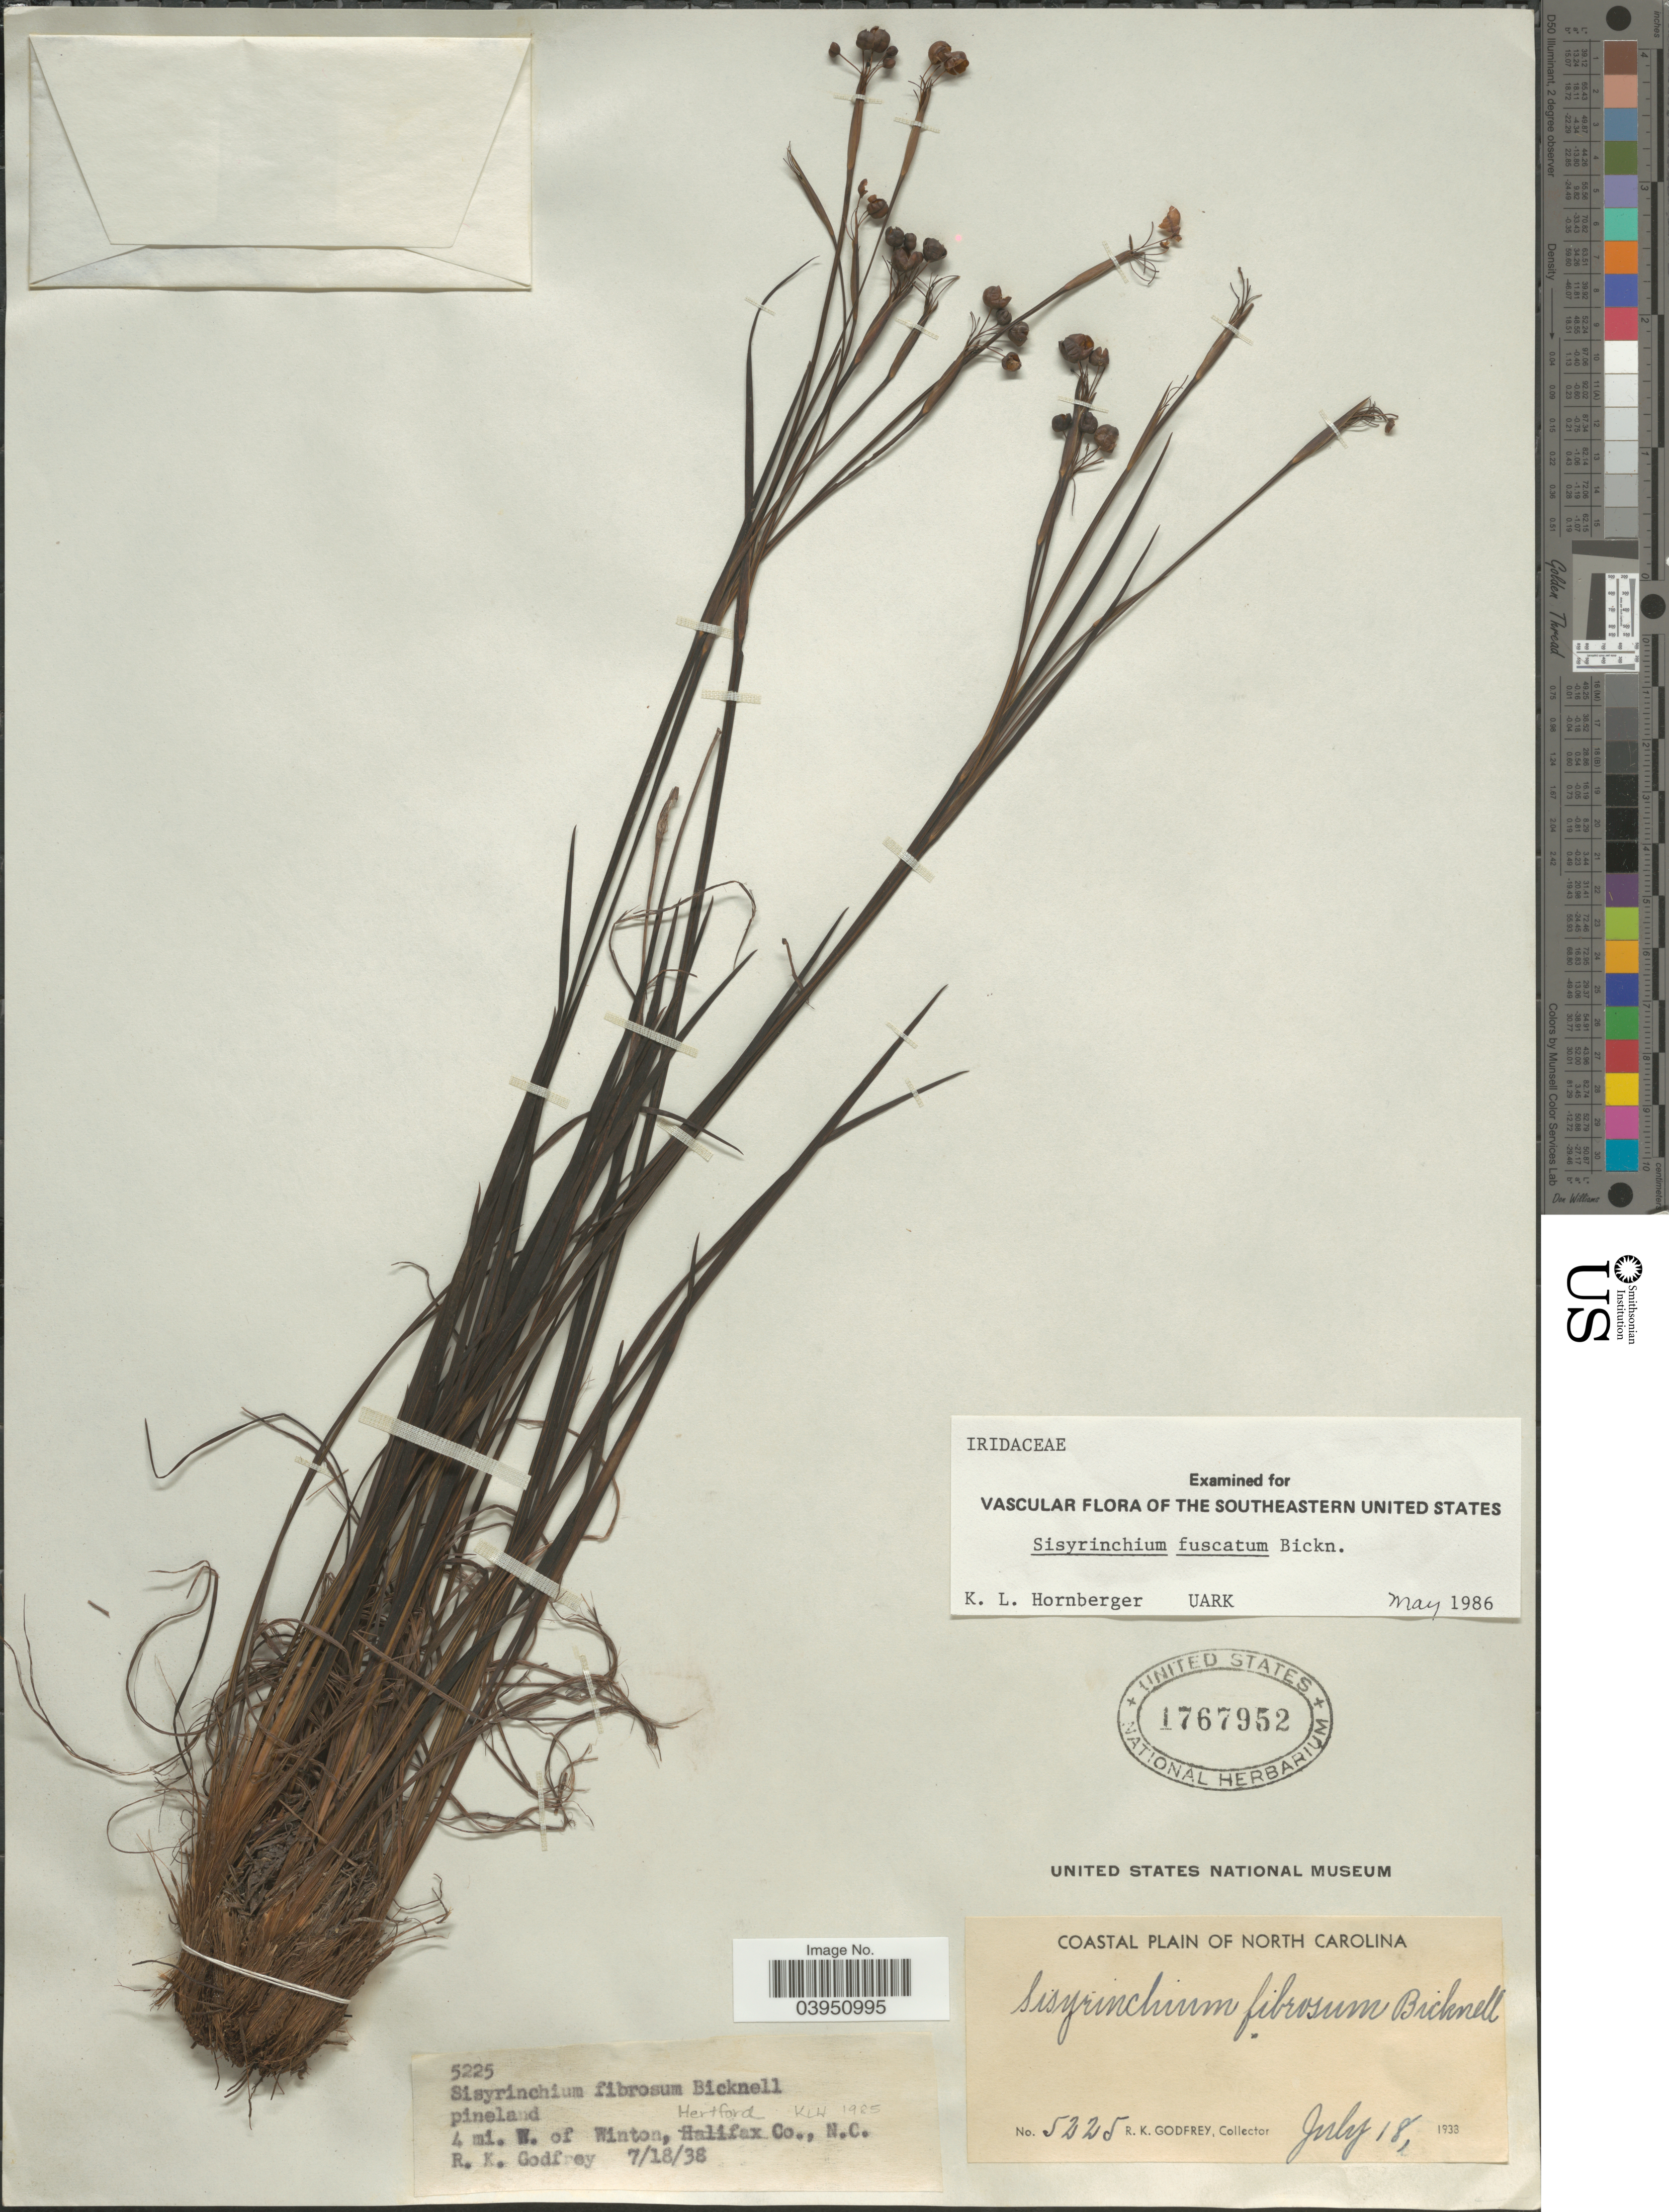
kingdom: Plantae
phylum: Tracheophyta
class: Liliopsida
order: Asparagales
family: Iridaceae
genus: Sisyrinchium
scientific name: Sisyrinchium fuscatum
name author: E.P. Bicknell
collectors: R. K. Godfrey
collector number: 5225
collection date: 1933-07-18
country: United States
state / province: North Carolina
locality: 4 mi. W. of Winton, Hertford Co. Coastal Plain North Carolina.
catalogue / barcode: US 1767952